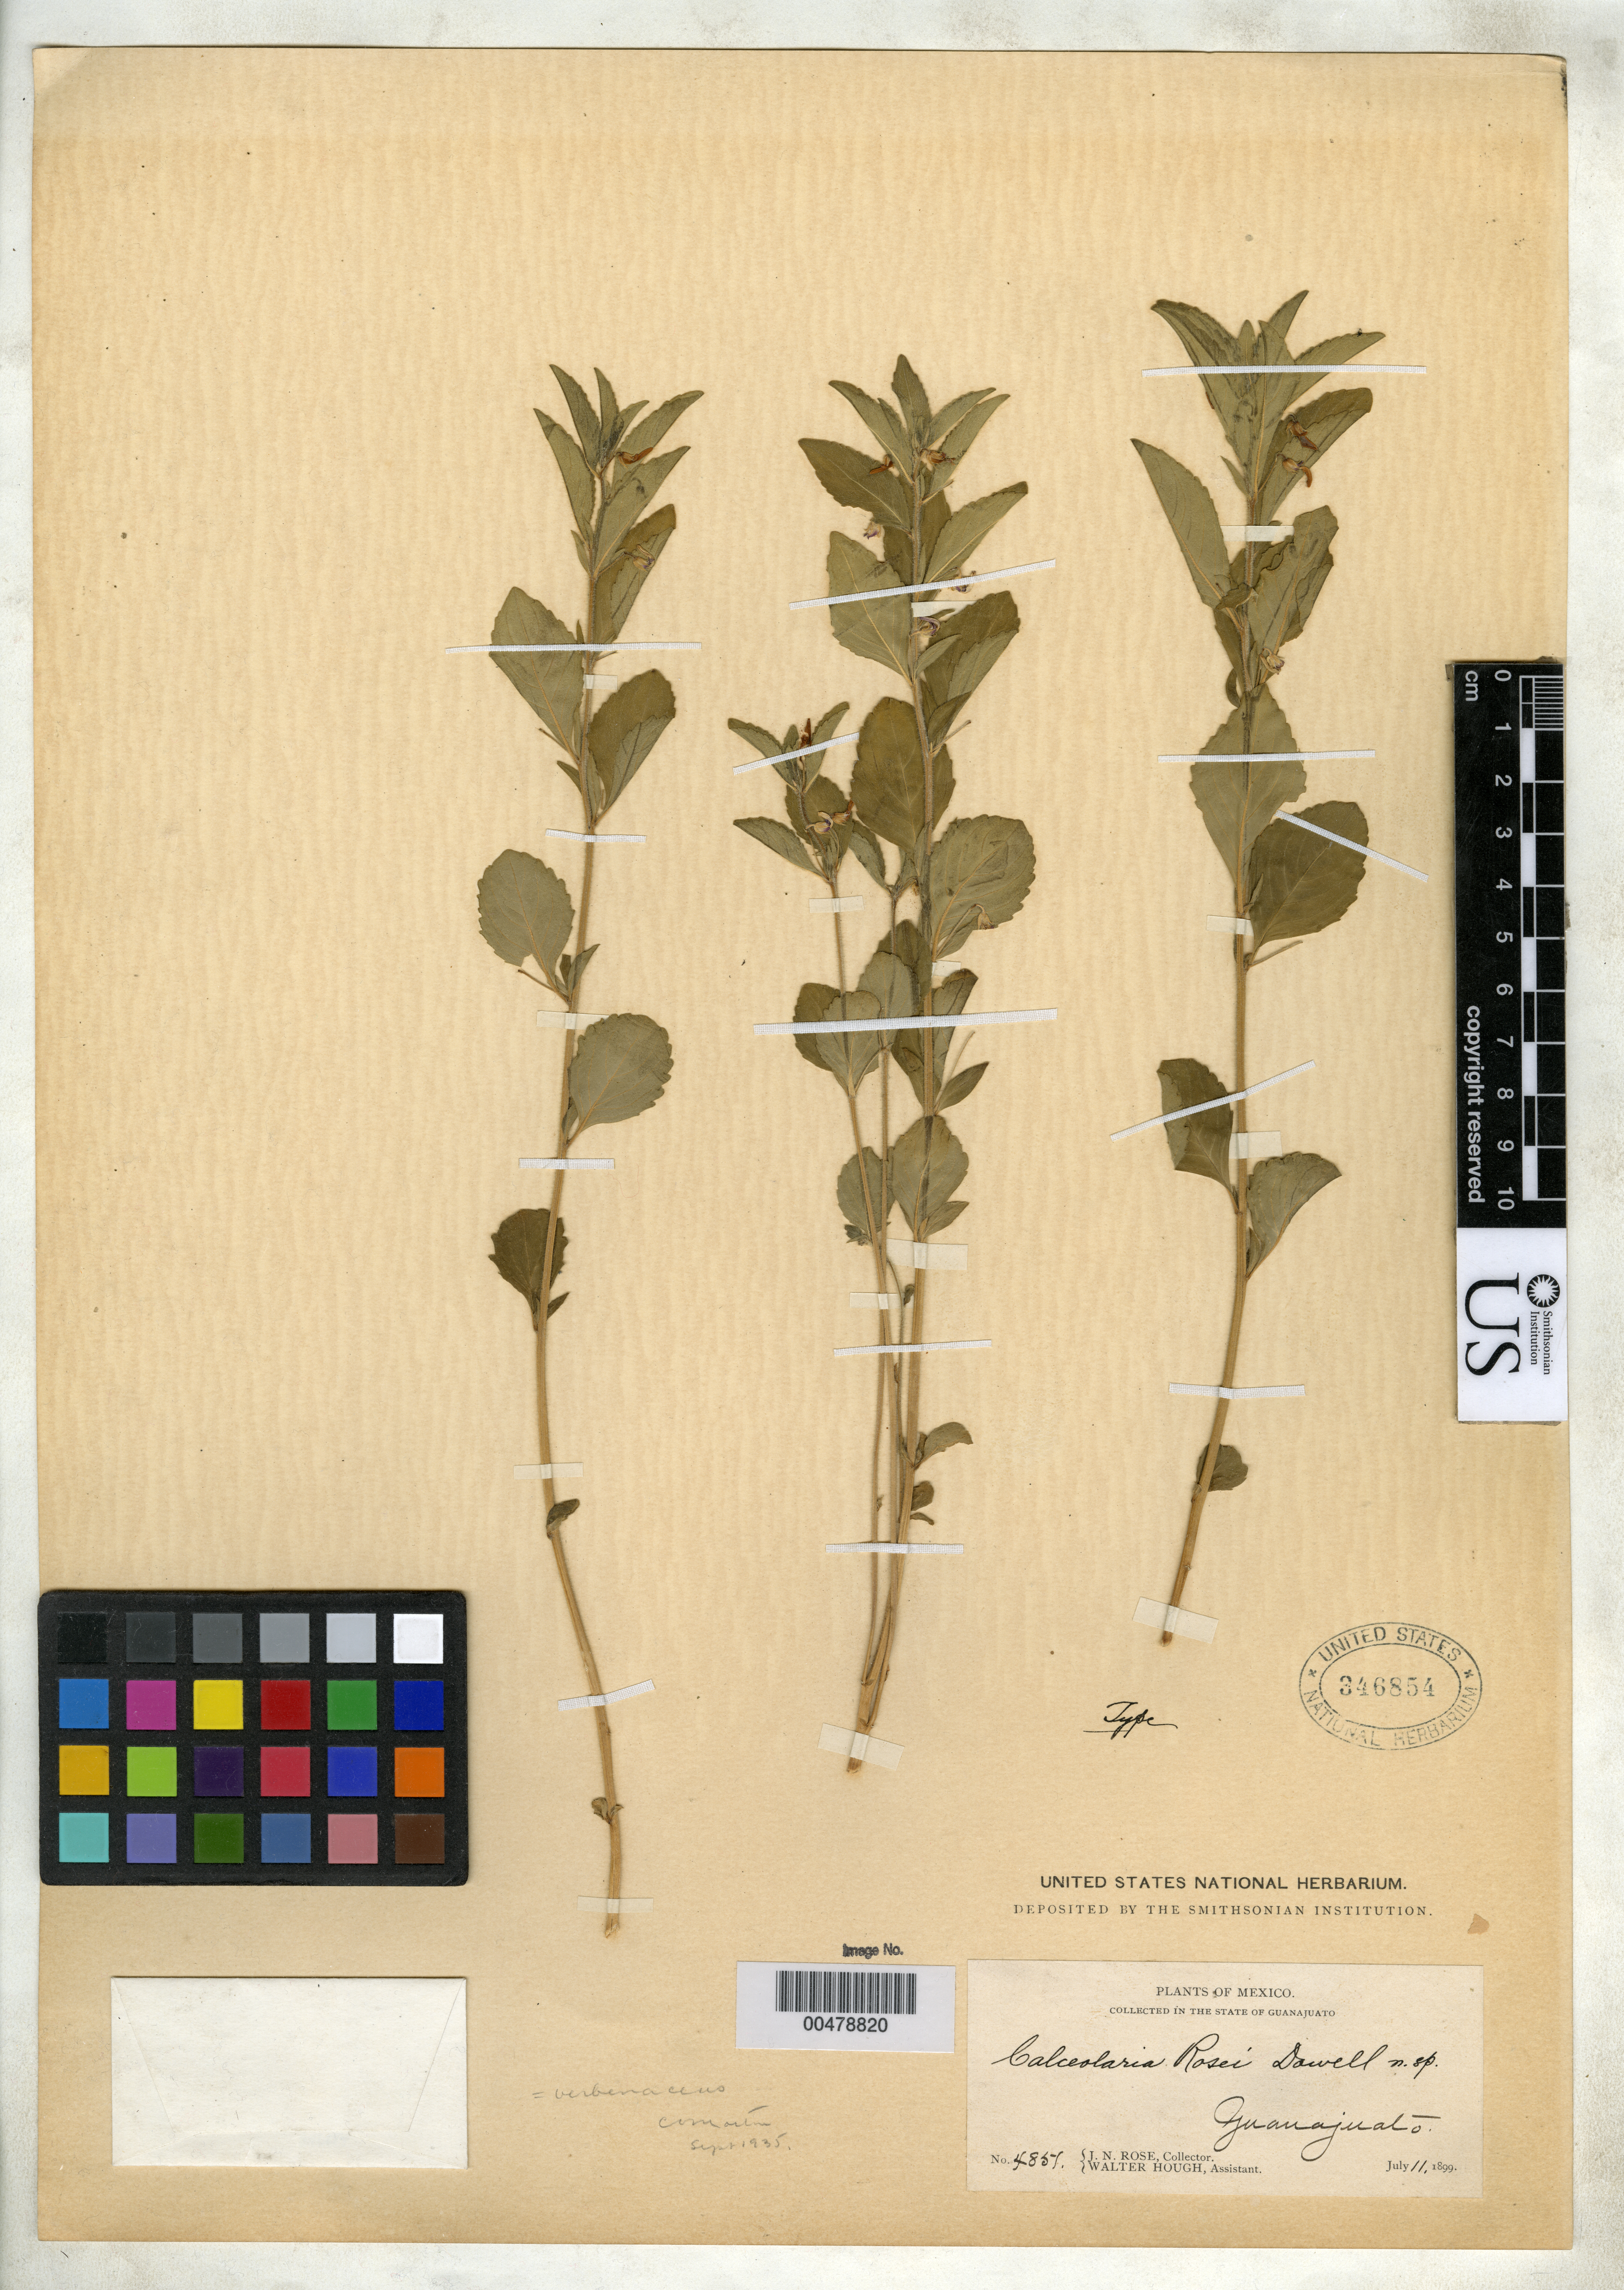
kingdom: Plantae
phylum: Tracheophyta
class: Magnoliopsida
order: Malpighiales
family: Violaceae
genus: Calceolaria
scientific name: Calceolaria rosei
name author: Dowell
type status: Holotype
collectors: J. N. Rose & W. Hough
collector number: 4851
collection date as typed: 11 Jul 1899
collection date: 1899-07-11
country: Mexico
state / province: Guanajuato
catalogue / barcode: US 346854